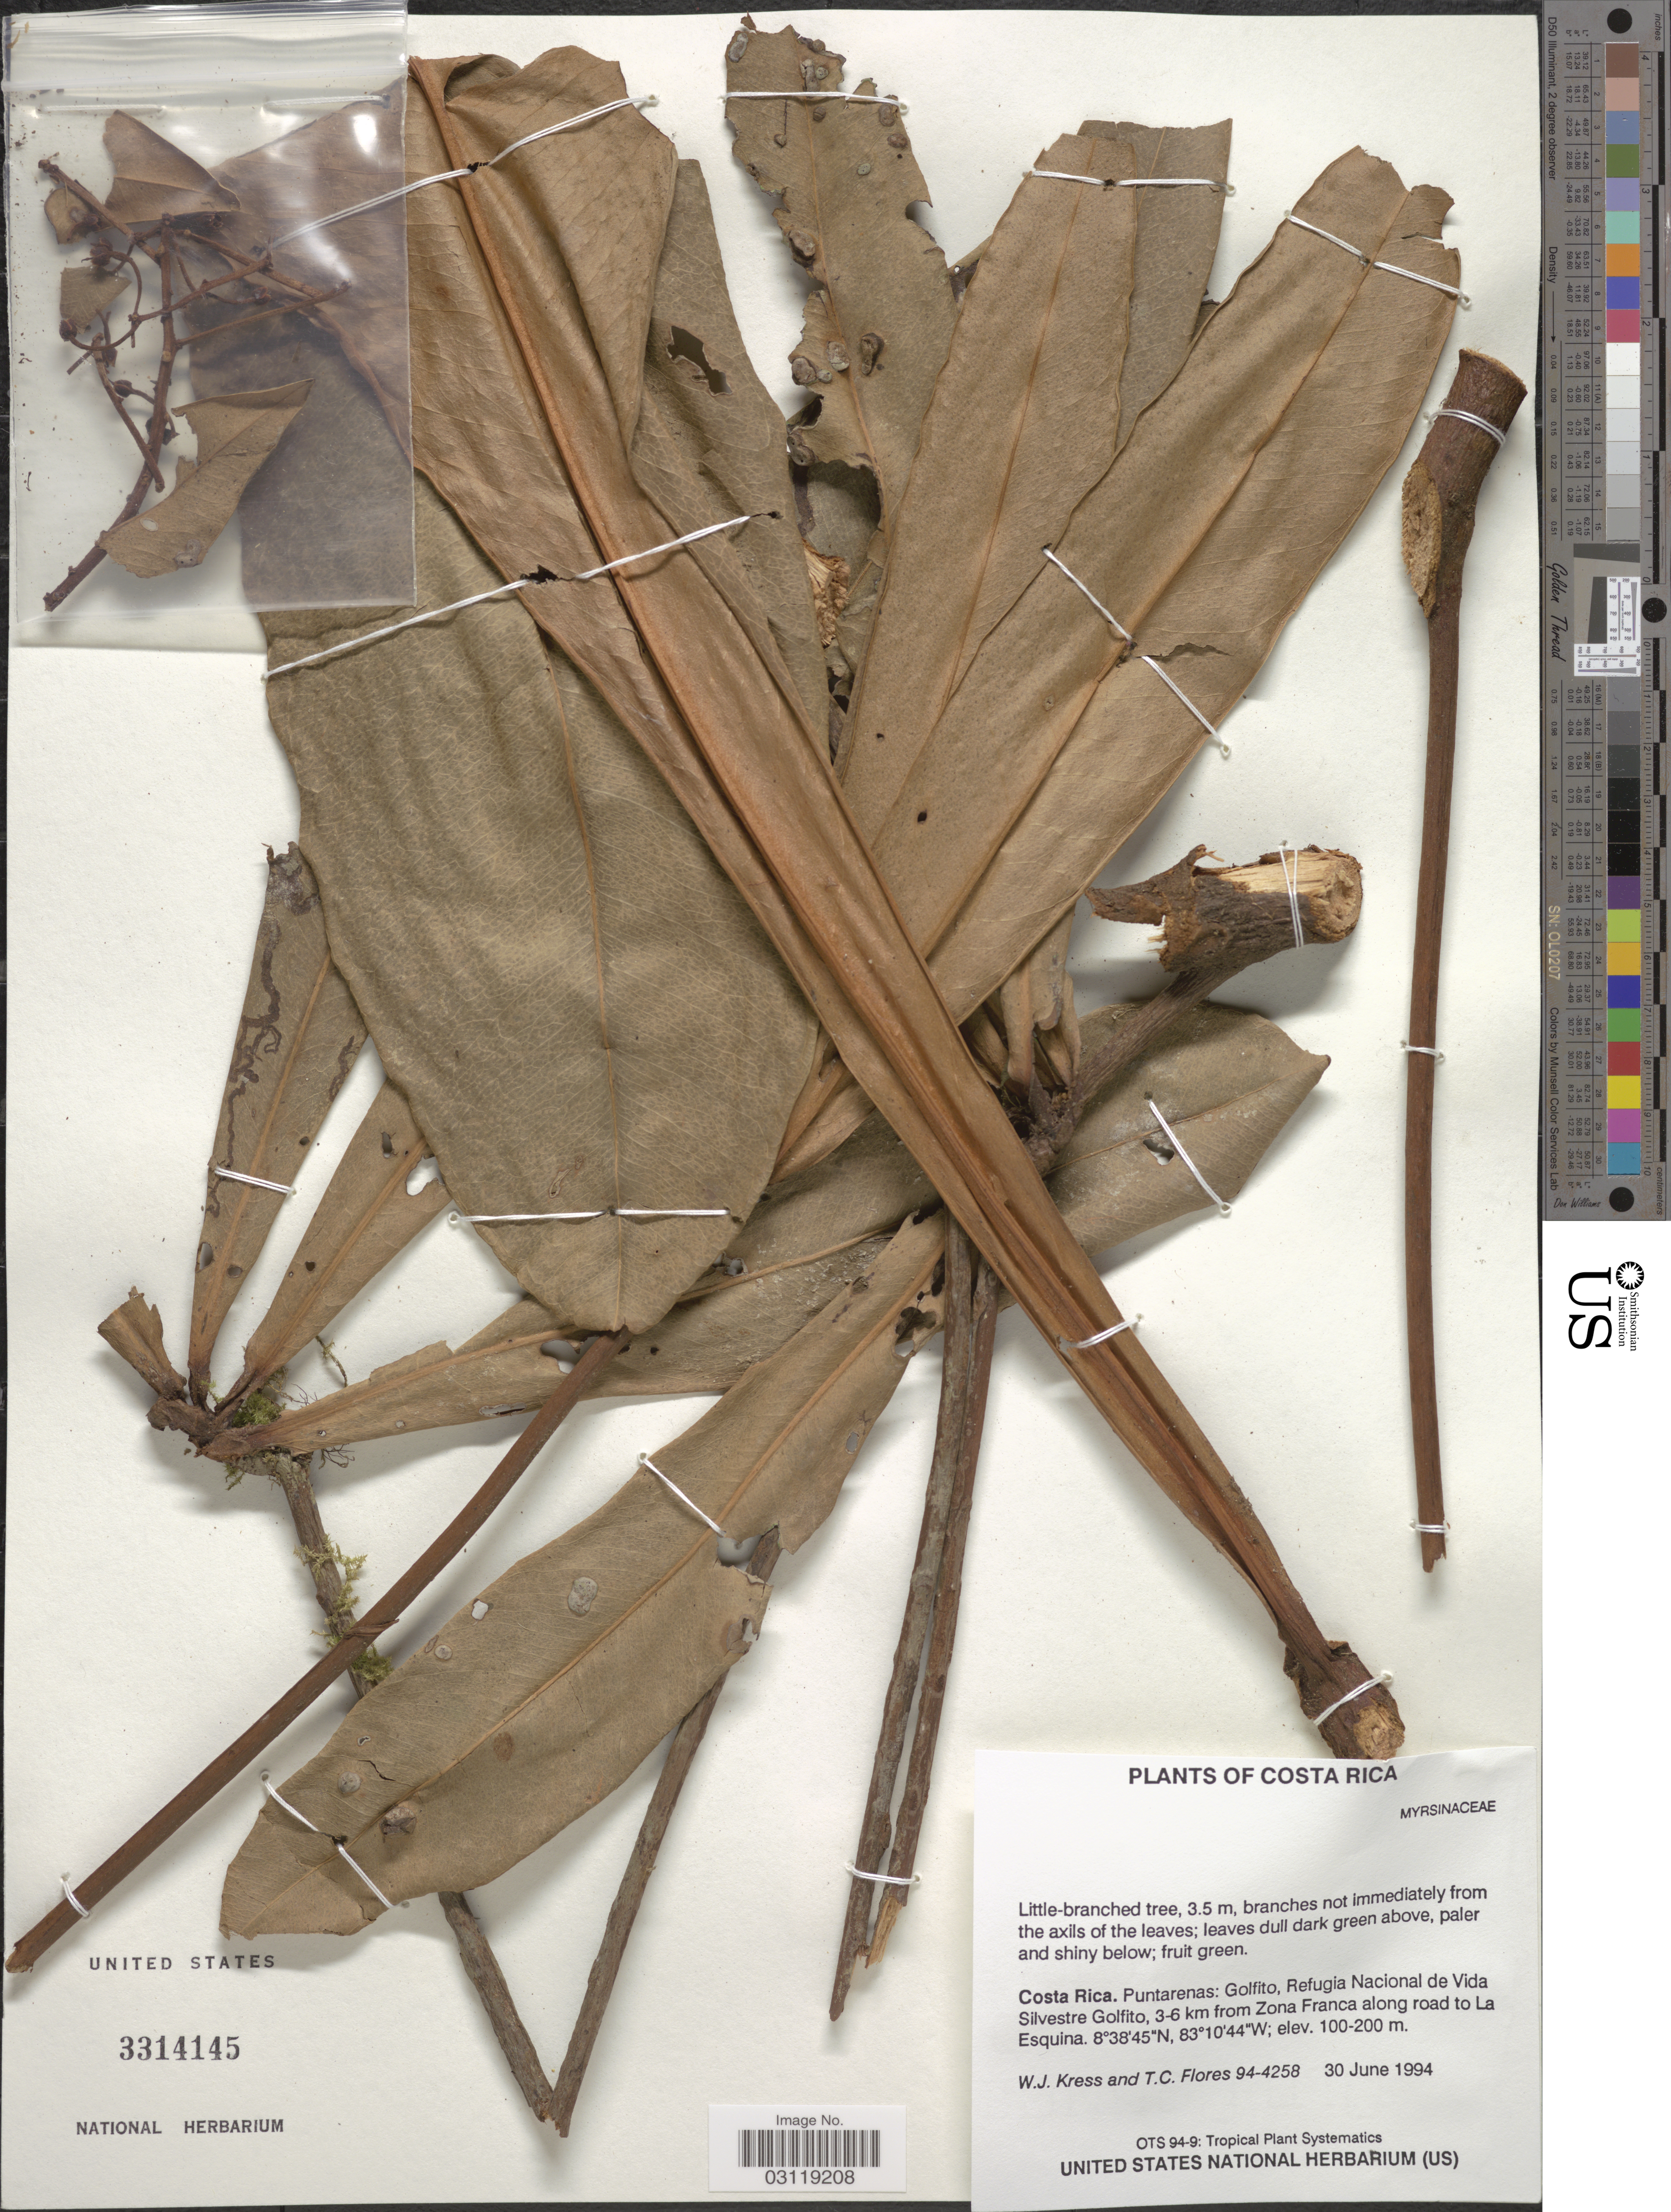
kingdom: Plantae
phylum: Tracheophyta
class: Magnoliopsida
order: Ericales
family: Primulaceae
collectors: W. J. Kress & T. C. Flores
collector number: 94-4258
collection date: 1994-06-30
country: Costa Rica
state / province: Puntarenas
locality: Golfito, Refugia Nacional de Vida Silveste Golfito, 3-6 km from Zona Franca along road to La Esquina.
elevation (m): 100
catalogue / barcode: US 3314145